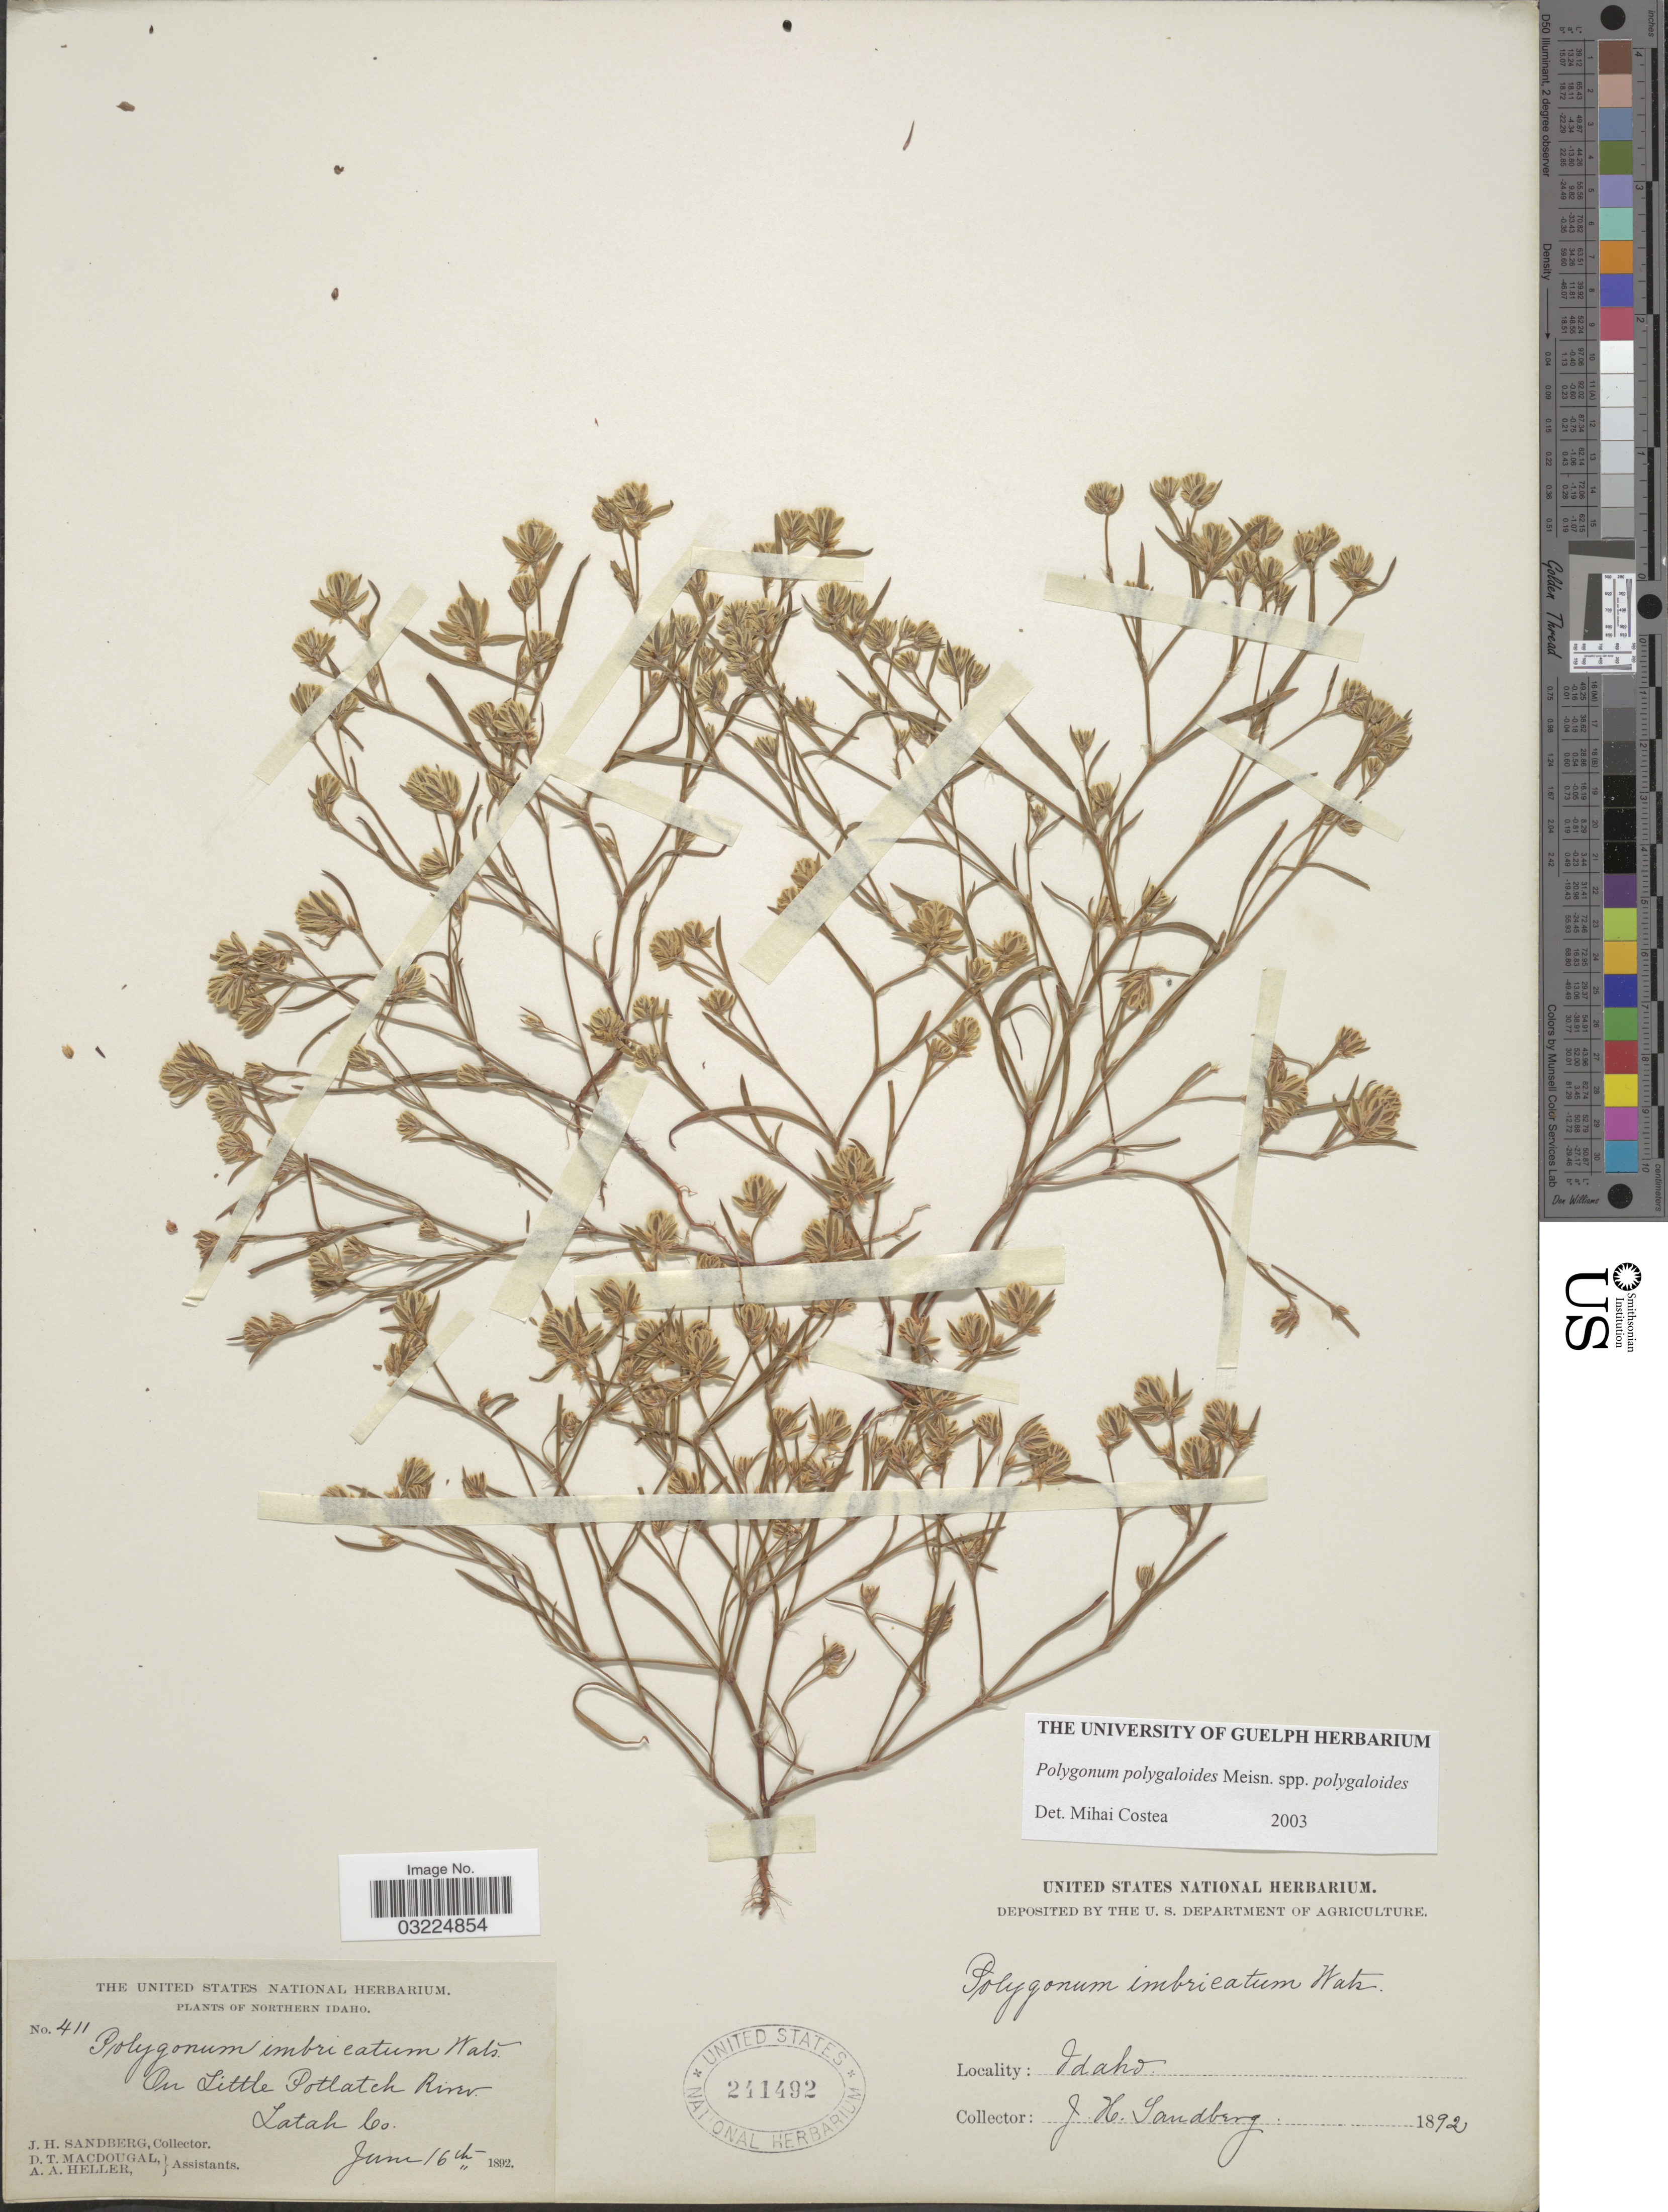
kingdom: Plantae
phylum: Tracheophyta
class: Magnoliopsida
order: Caryophyllales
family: Polygonaceae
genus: Polygonum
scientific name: Polygonum polygaloides subsp. polygaloides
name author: Meisn.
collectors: J. H. Sandberg, D. T. MacDougal & A. A. Heller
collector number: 411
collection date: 1892-06-16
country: United States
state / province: Idaho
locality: Northern Idaho. On Little Potlatch River. Latah Co.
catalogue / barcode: US 241492